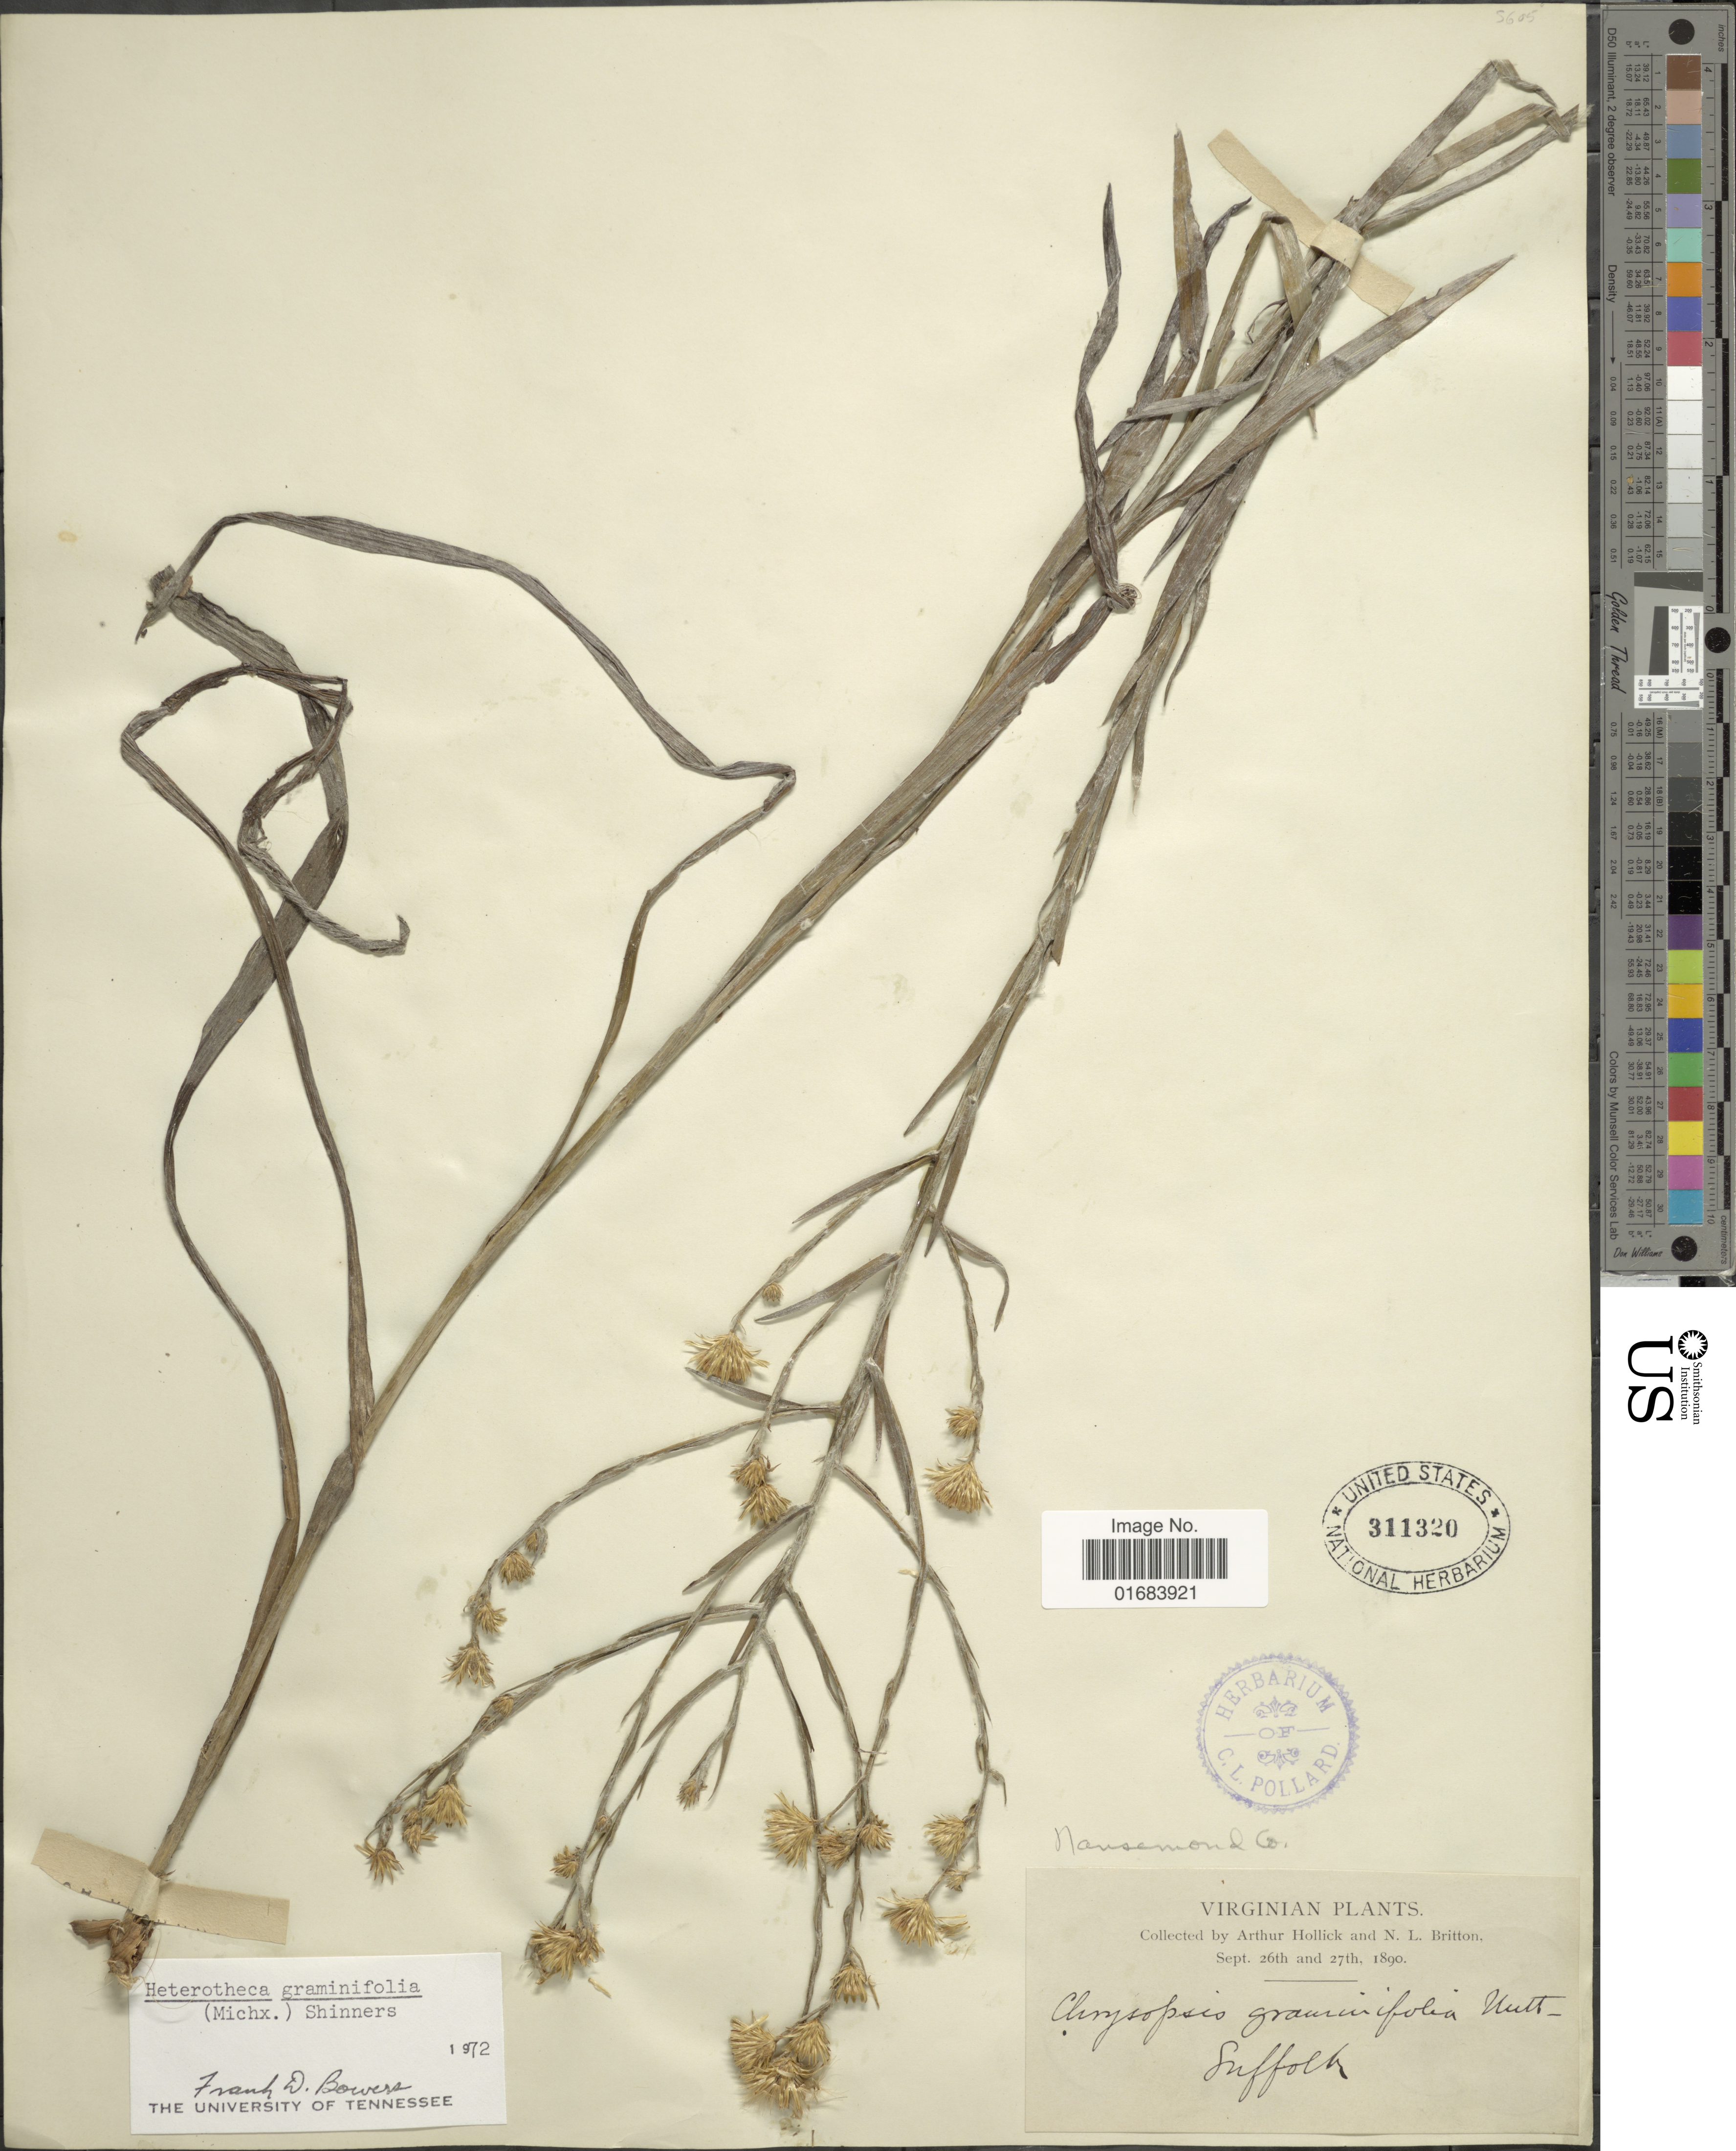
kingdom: Plantae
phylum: Tracheophyta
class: Magnoliopsida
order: Asterales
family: Asteraceae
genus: Pityopsis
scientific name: Pityopsis graminifolia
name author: (Michx.) Nutt.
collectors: A. Hollick & N. Britton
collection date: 1890-09-26/1890-09-27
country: United States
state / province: Virginia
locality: Suffolk.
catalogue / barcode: US 311320